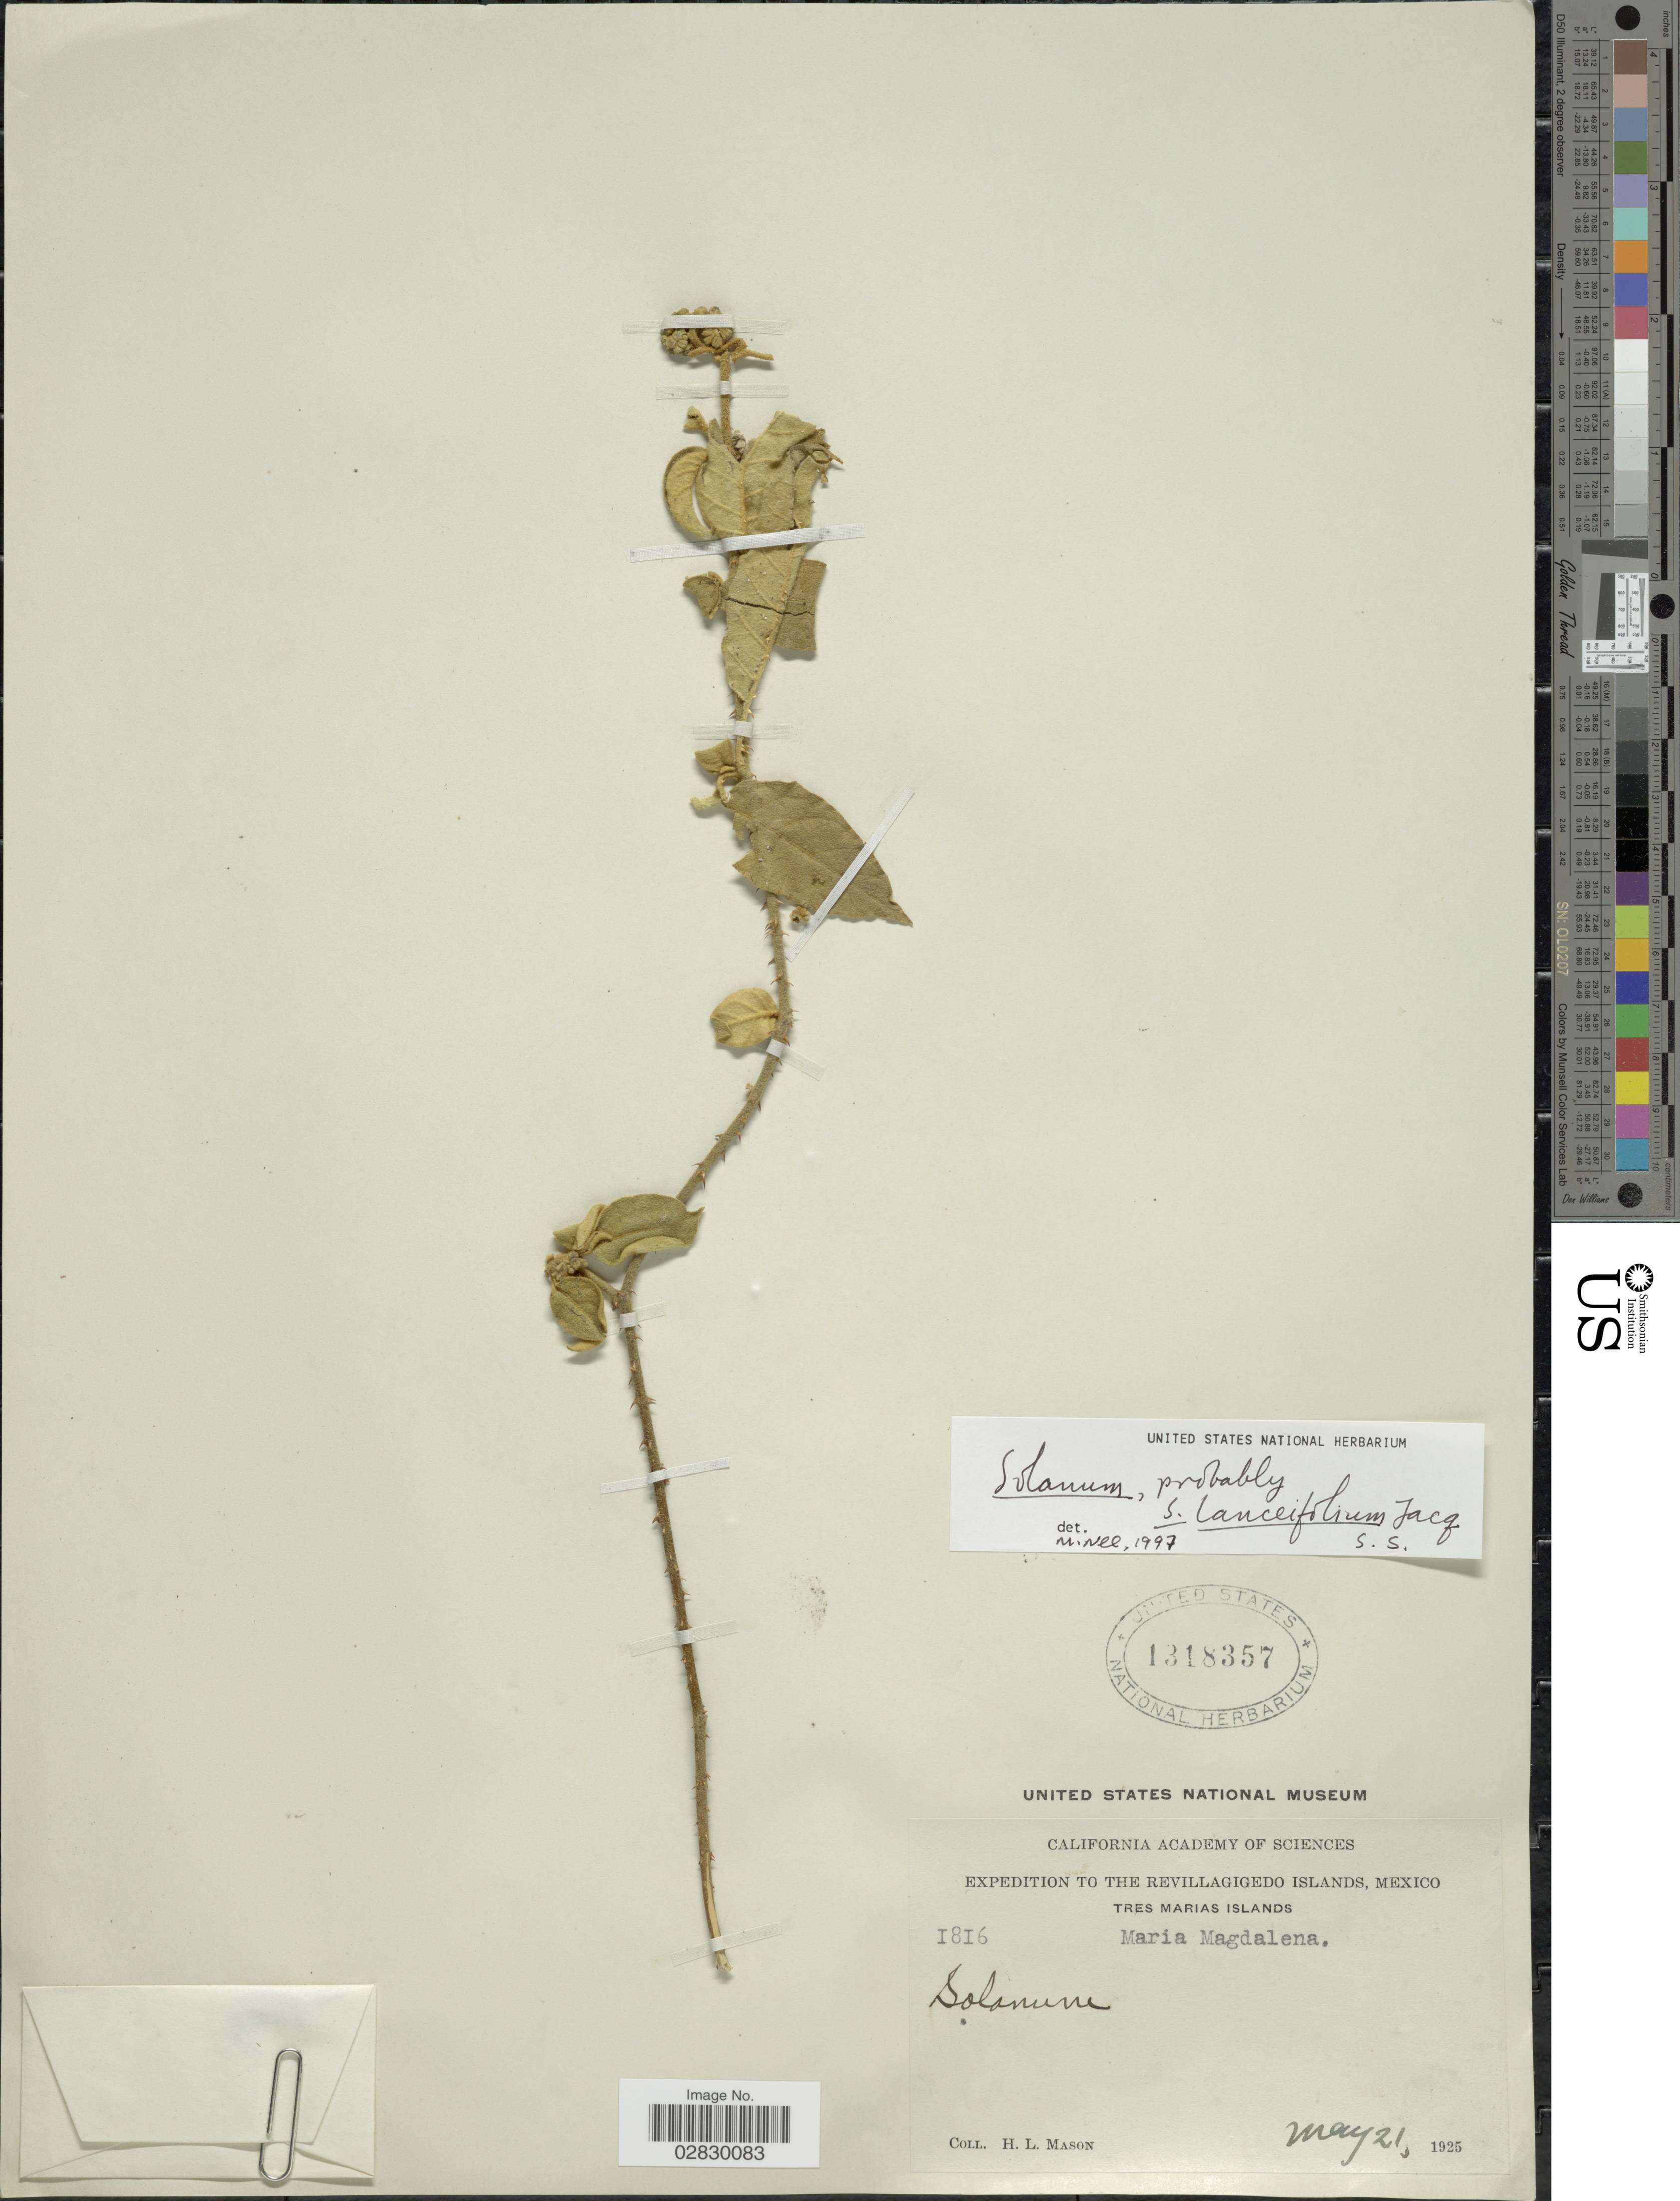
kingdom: Plantae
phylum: Tracheophyta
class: Magnoliopsida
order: Solanales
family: Solanaceae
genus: Solanum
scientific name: Solanum lanceifolium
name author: Jacq.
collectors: H. L. Mason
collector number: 1816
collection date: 1925-05-21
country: Mexico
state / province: Nayarit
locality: The Revillagigedo Islands, Tres Marias Islands, Maria Magdalena.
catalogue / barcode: US 1318357